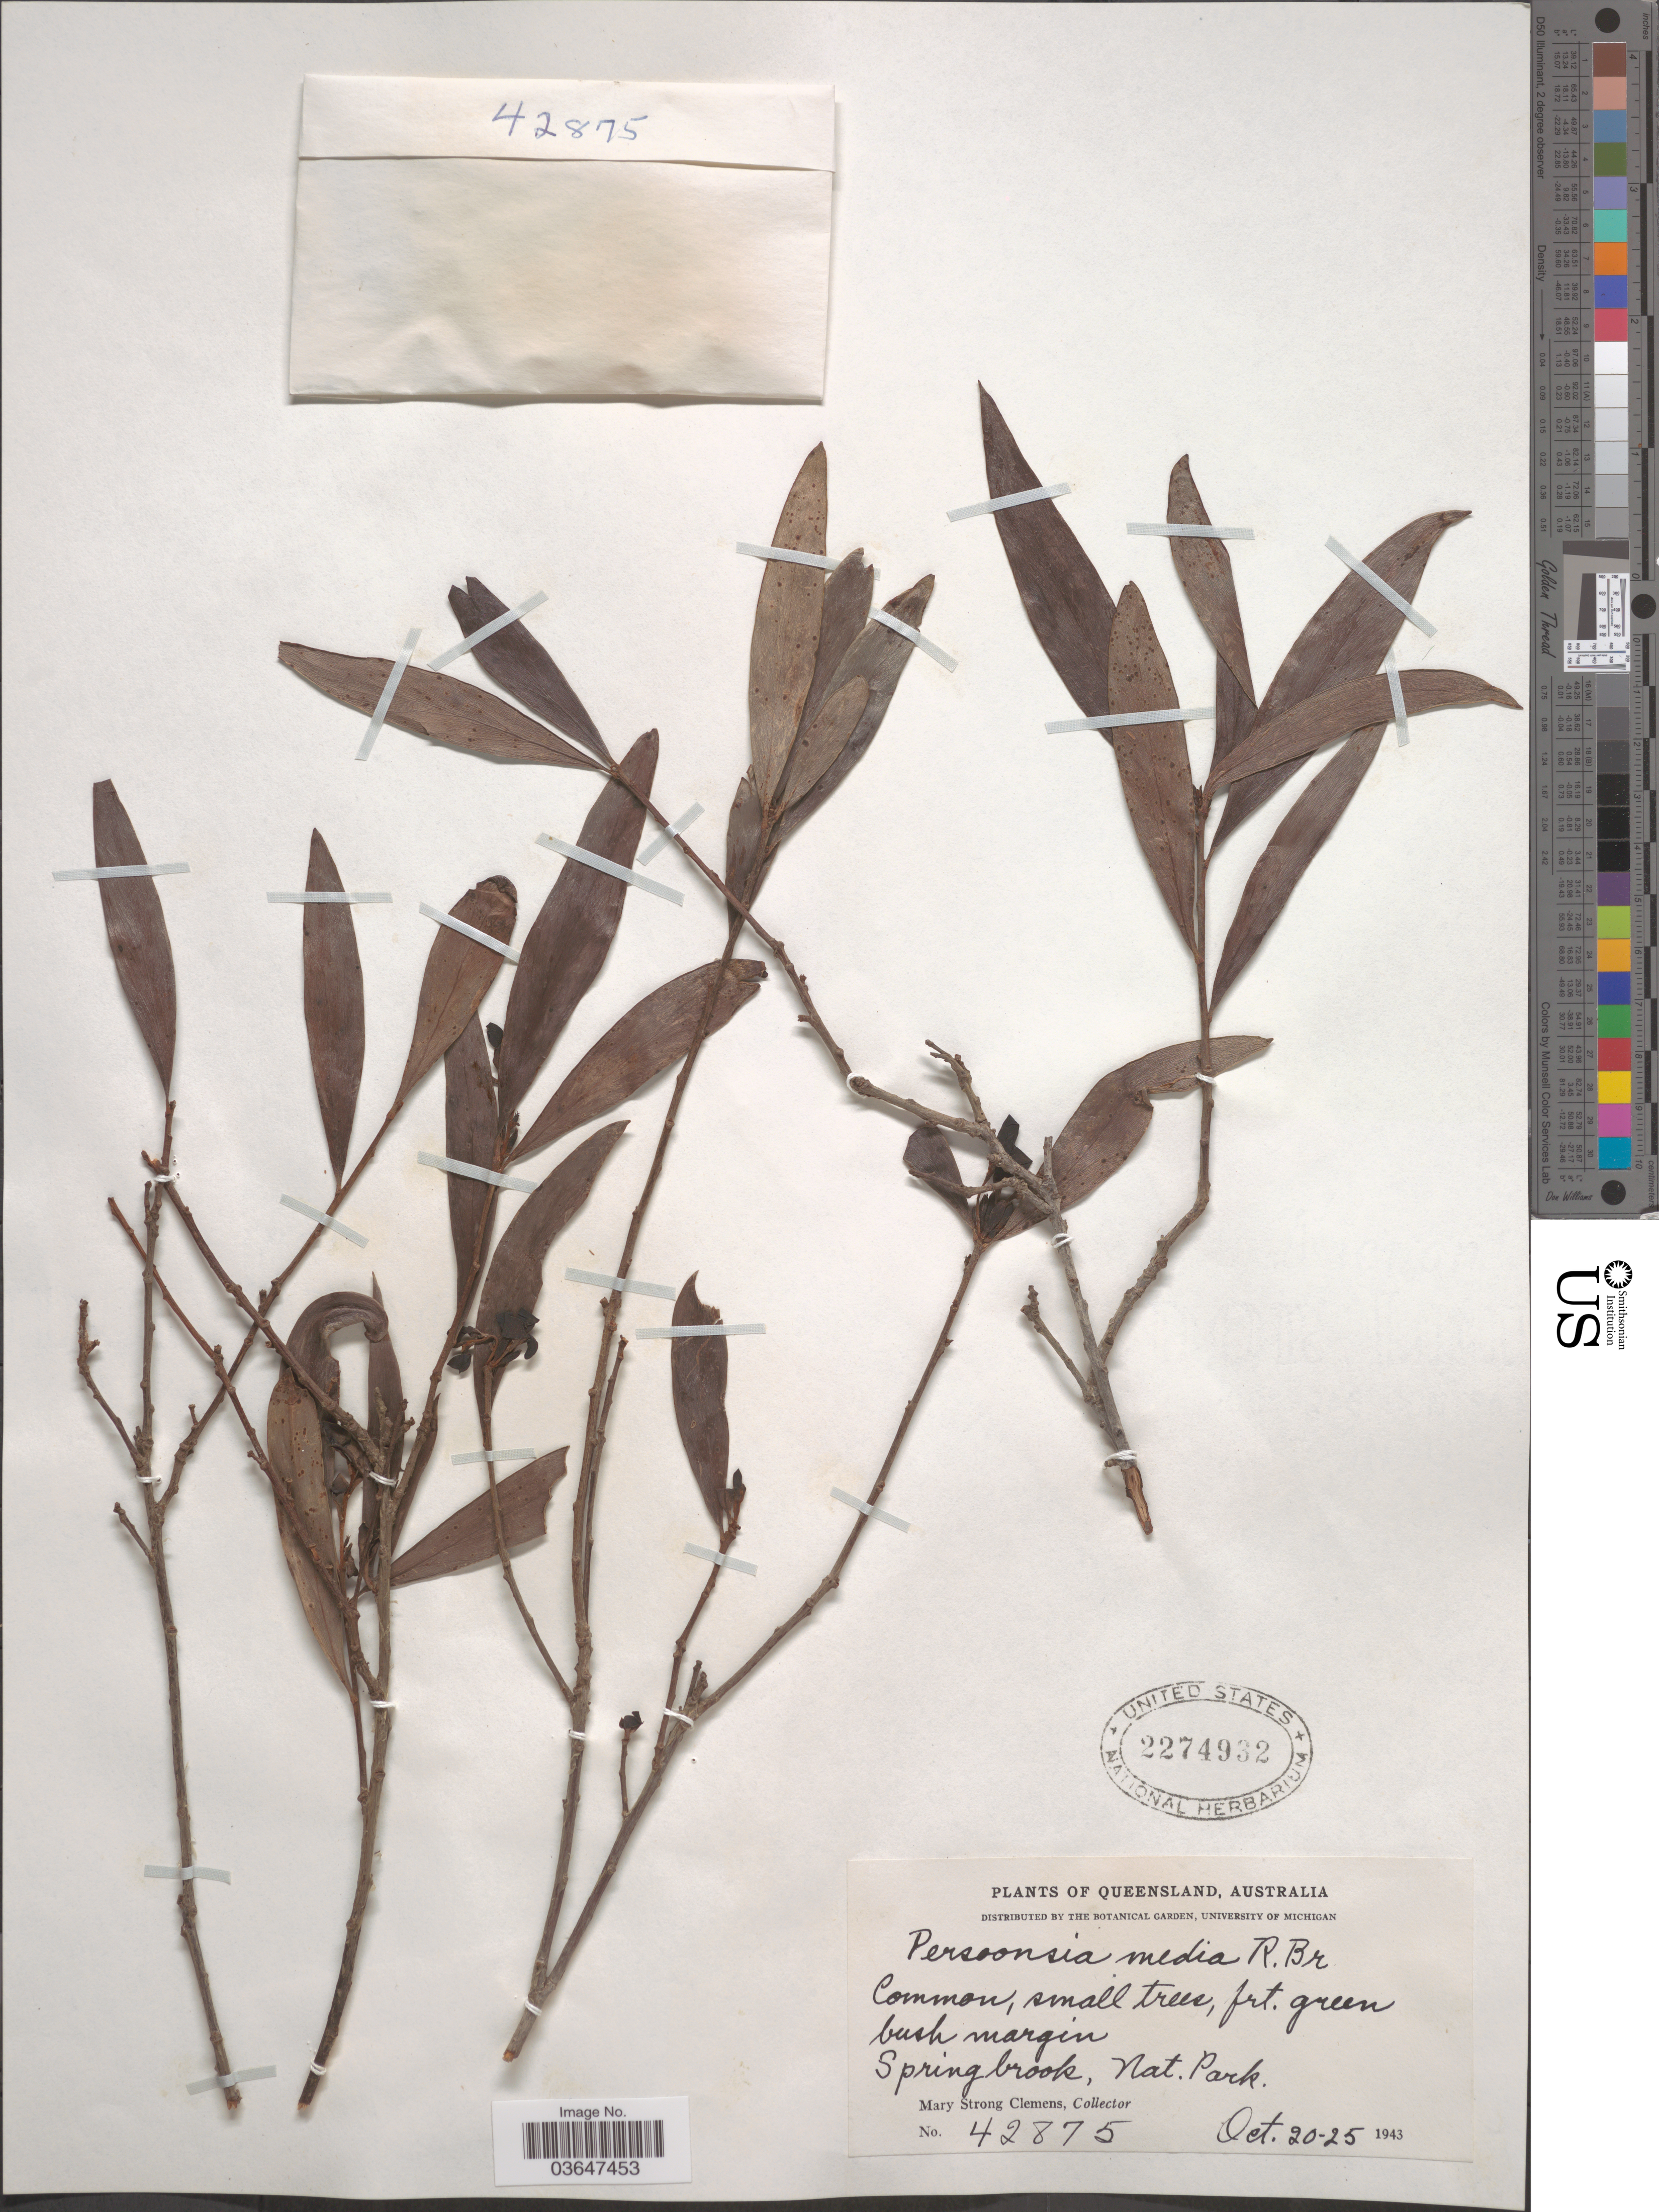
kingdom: Plantae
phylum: Tracheophyta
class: Magnoliopsida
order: Proteales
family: Proteaceae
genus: Persoonia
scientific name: Persoonia media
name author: R. Br.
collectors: M. S. Clemens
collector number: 42875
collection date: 1943-10-20/1943-10-25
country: Australia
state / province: Queensland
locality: Springbrook, Nat. Park.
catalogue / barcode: US 2274932